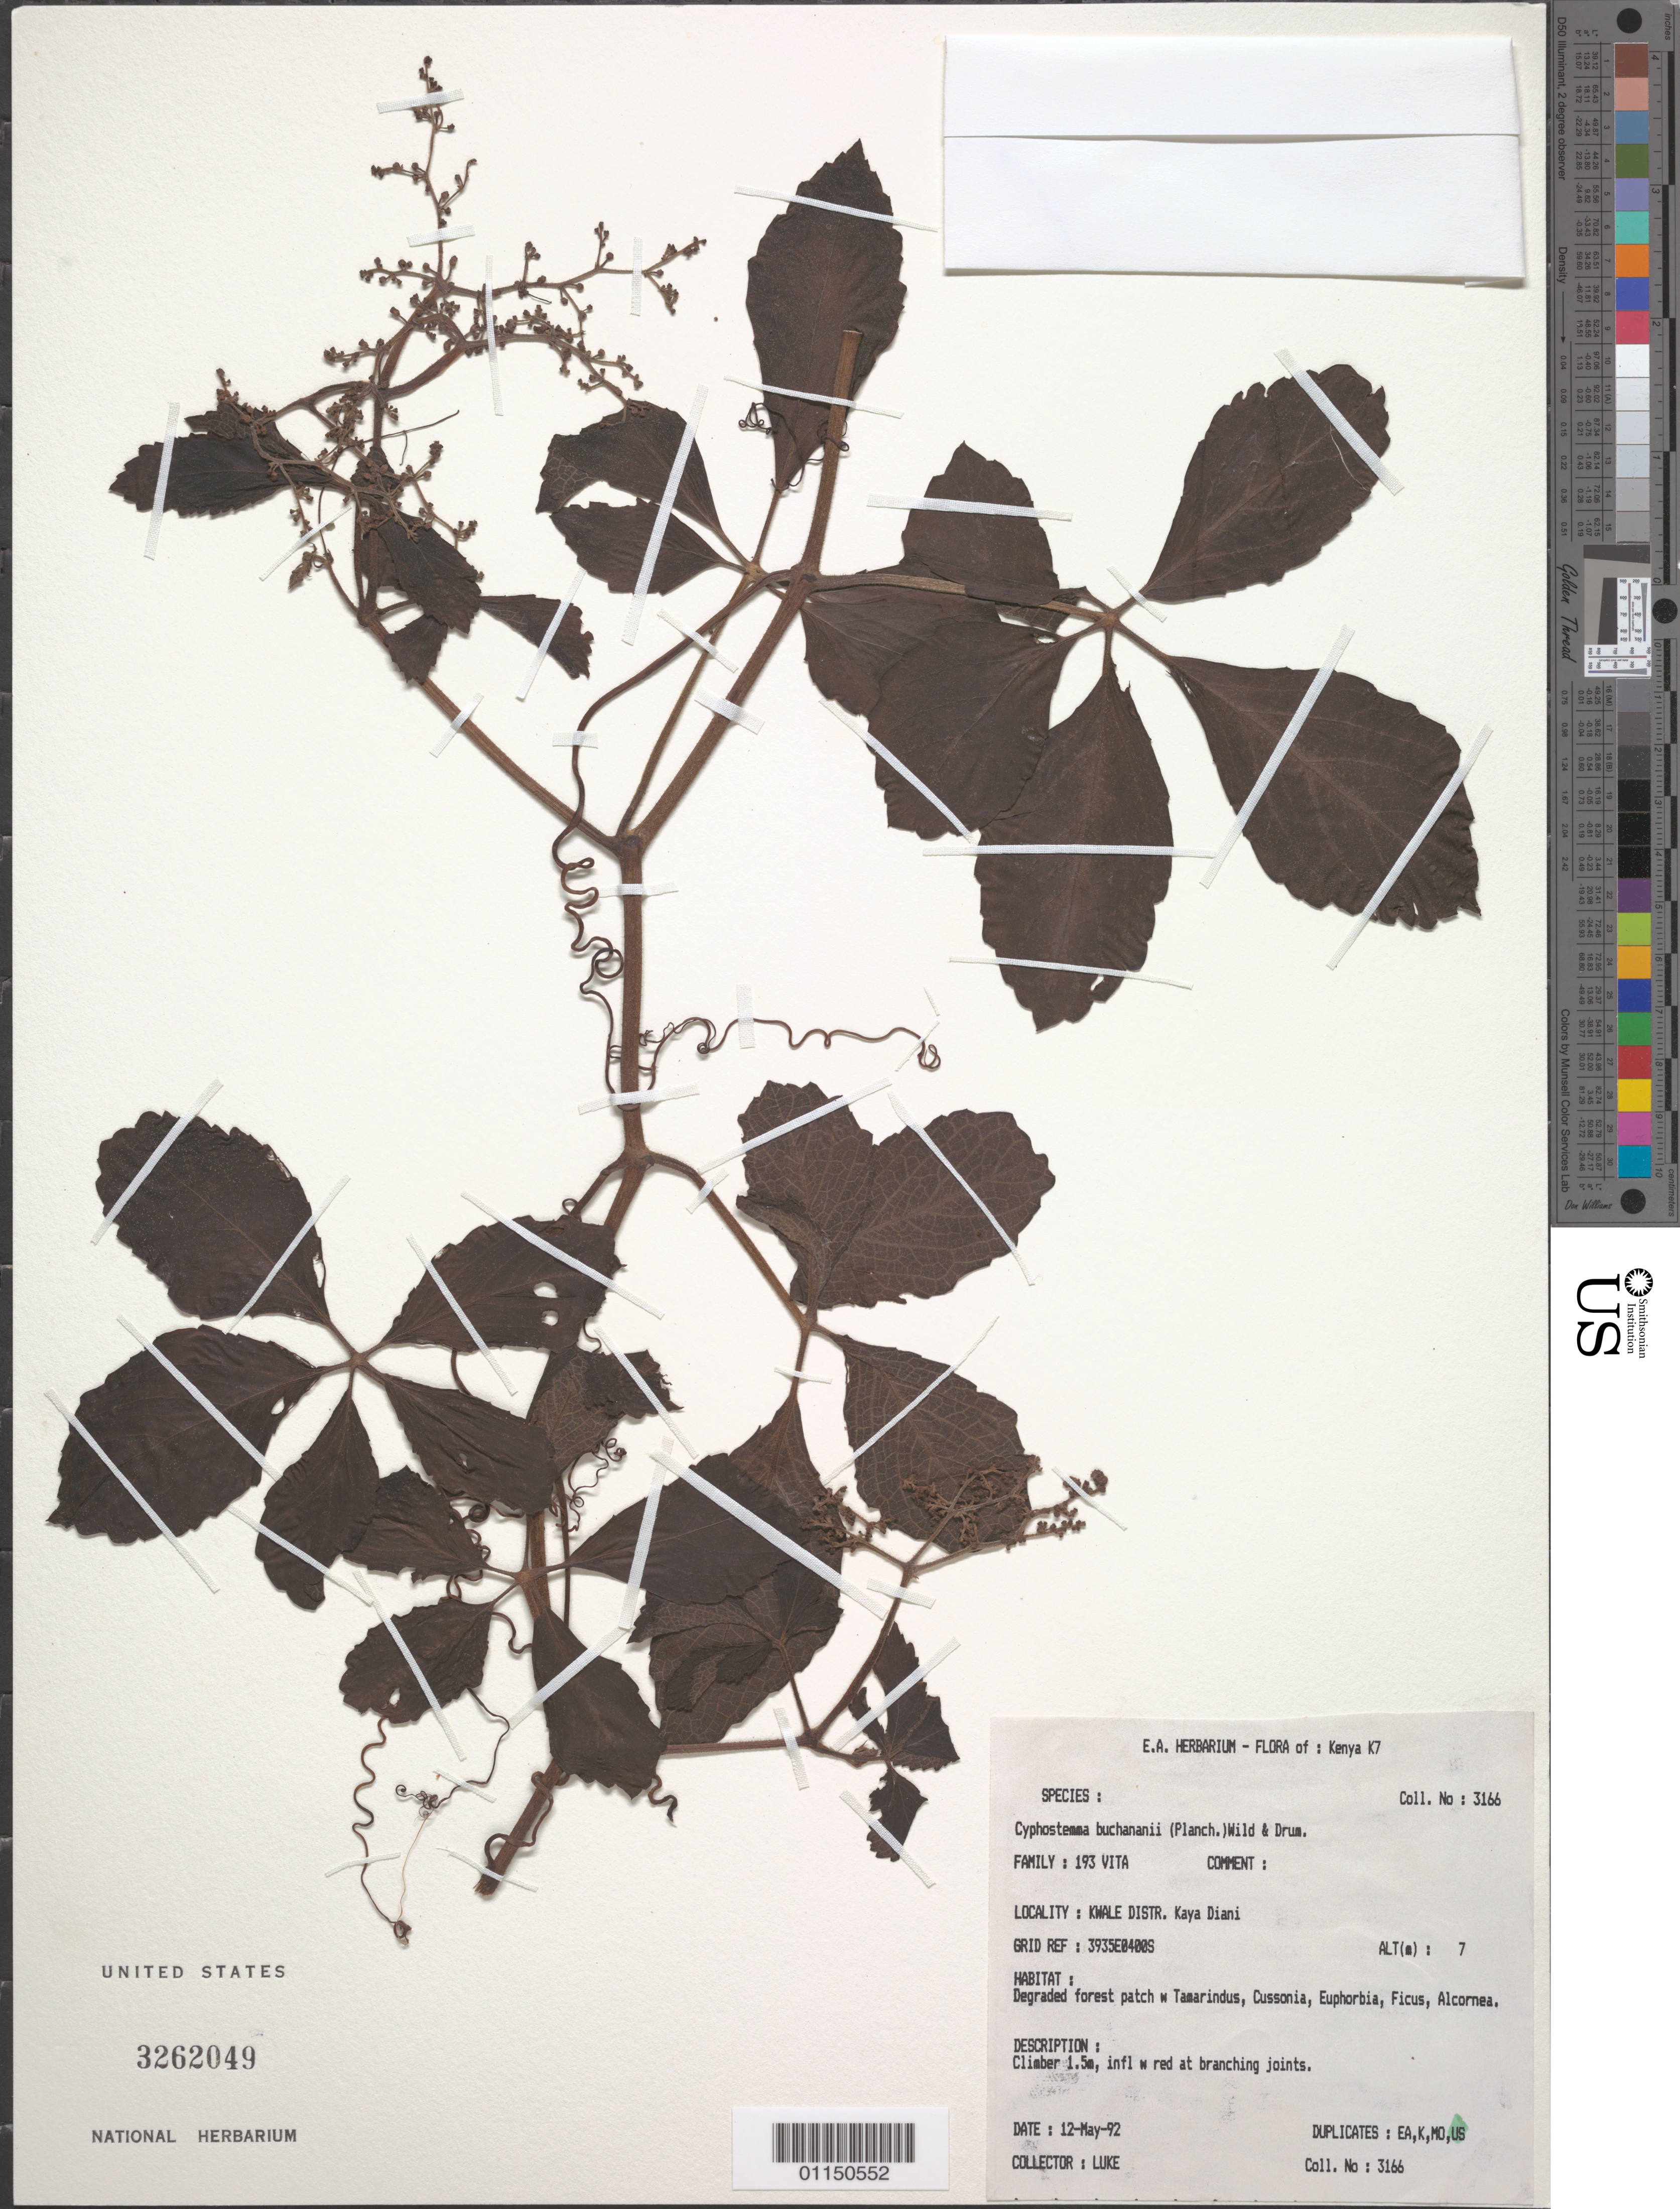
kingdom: Plantae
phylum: Tracheophyta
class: Magnoliopsida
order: Vitales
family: Vitaceae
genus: Cyphostemma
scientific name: Cyphostemma buchananii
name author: (Planch.) Desc. et al.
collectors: Q. Luke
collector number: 3166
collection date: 1992-05-12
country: Kenya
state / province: Kwale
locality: Kaya Diani.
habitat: Degraded forest. Climber.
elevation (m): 7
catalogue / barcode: US 3262049